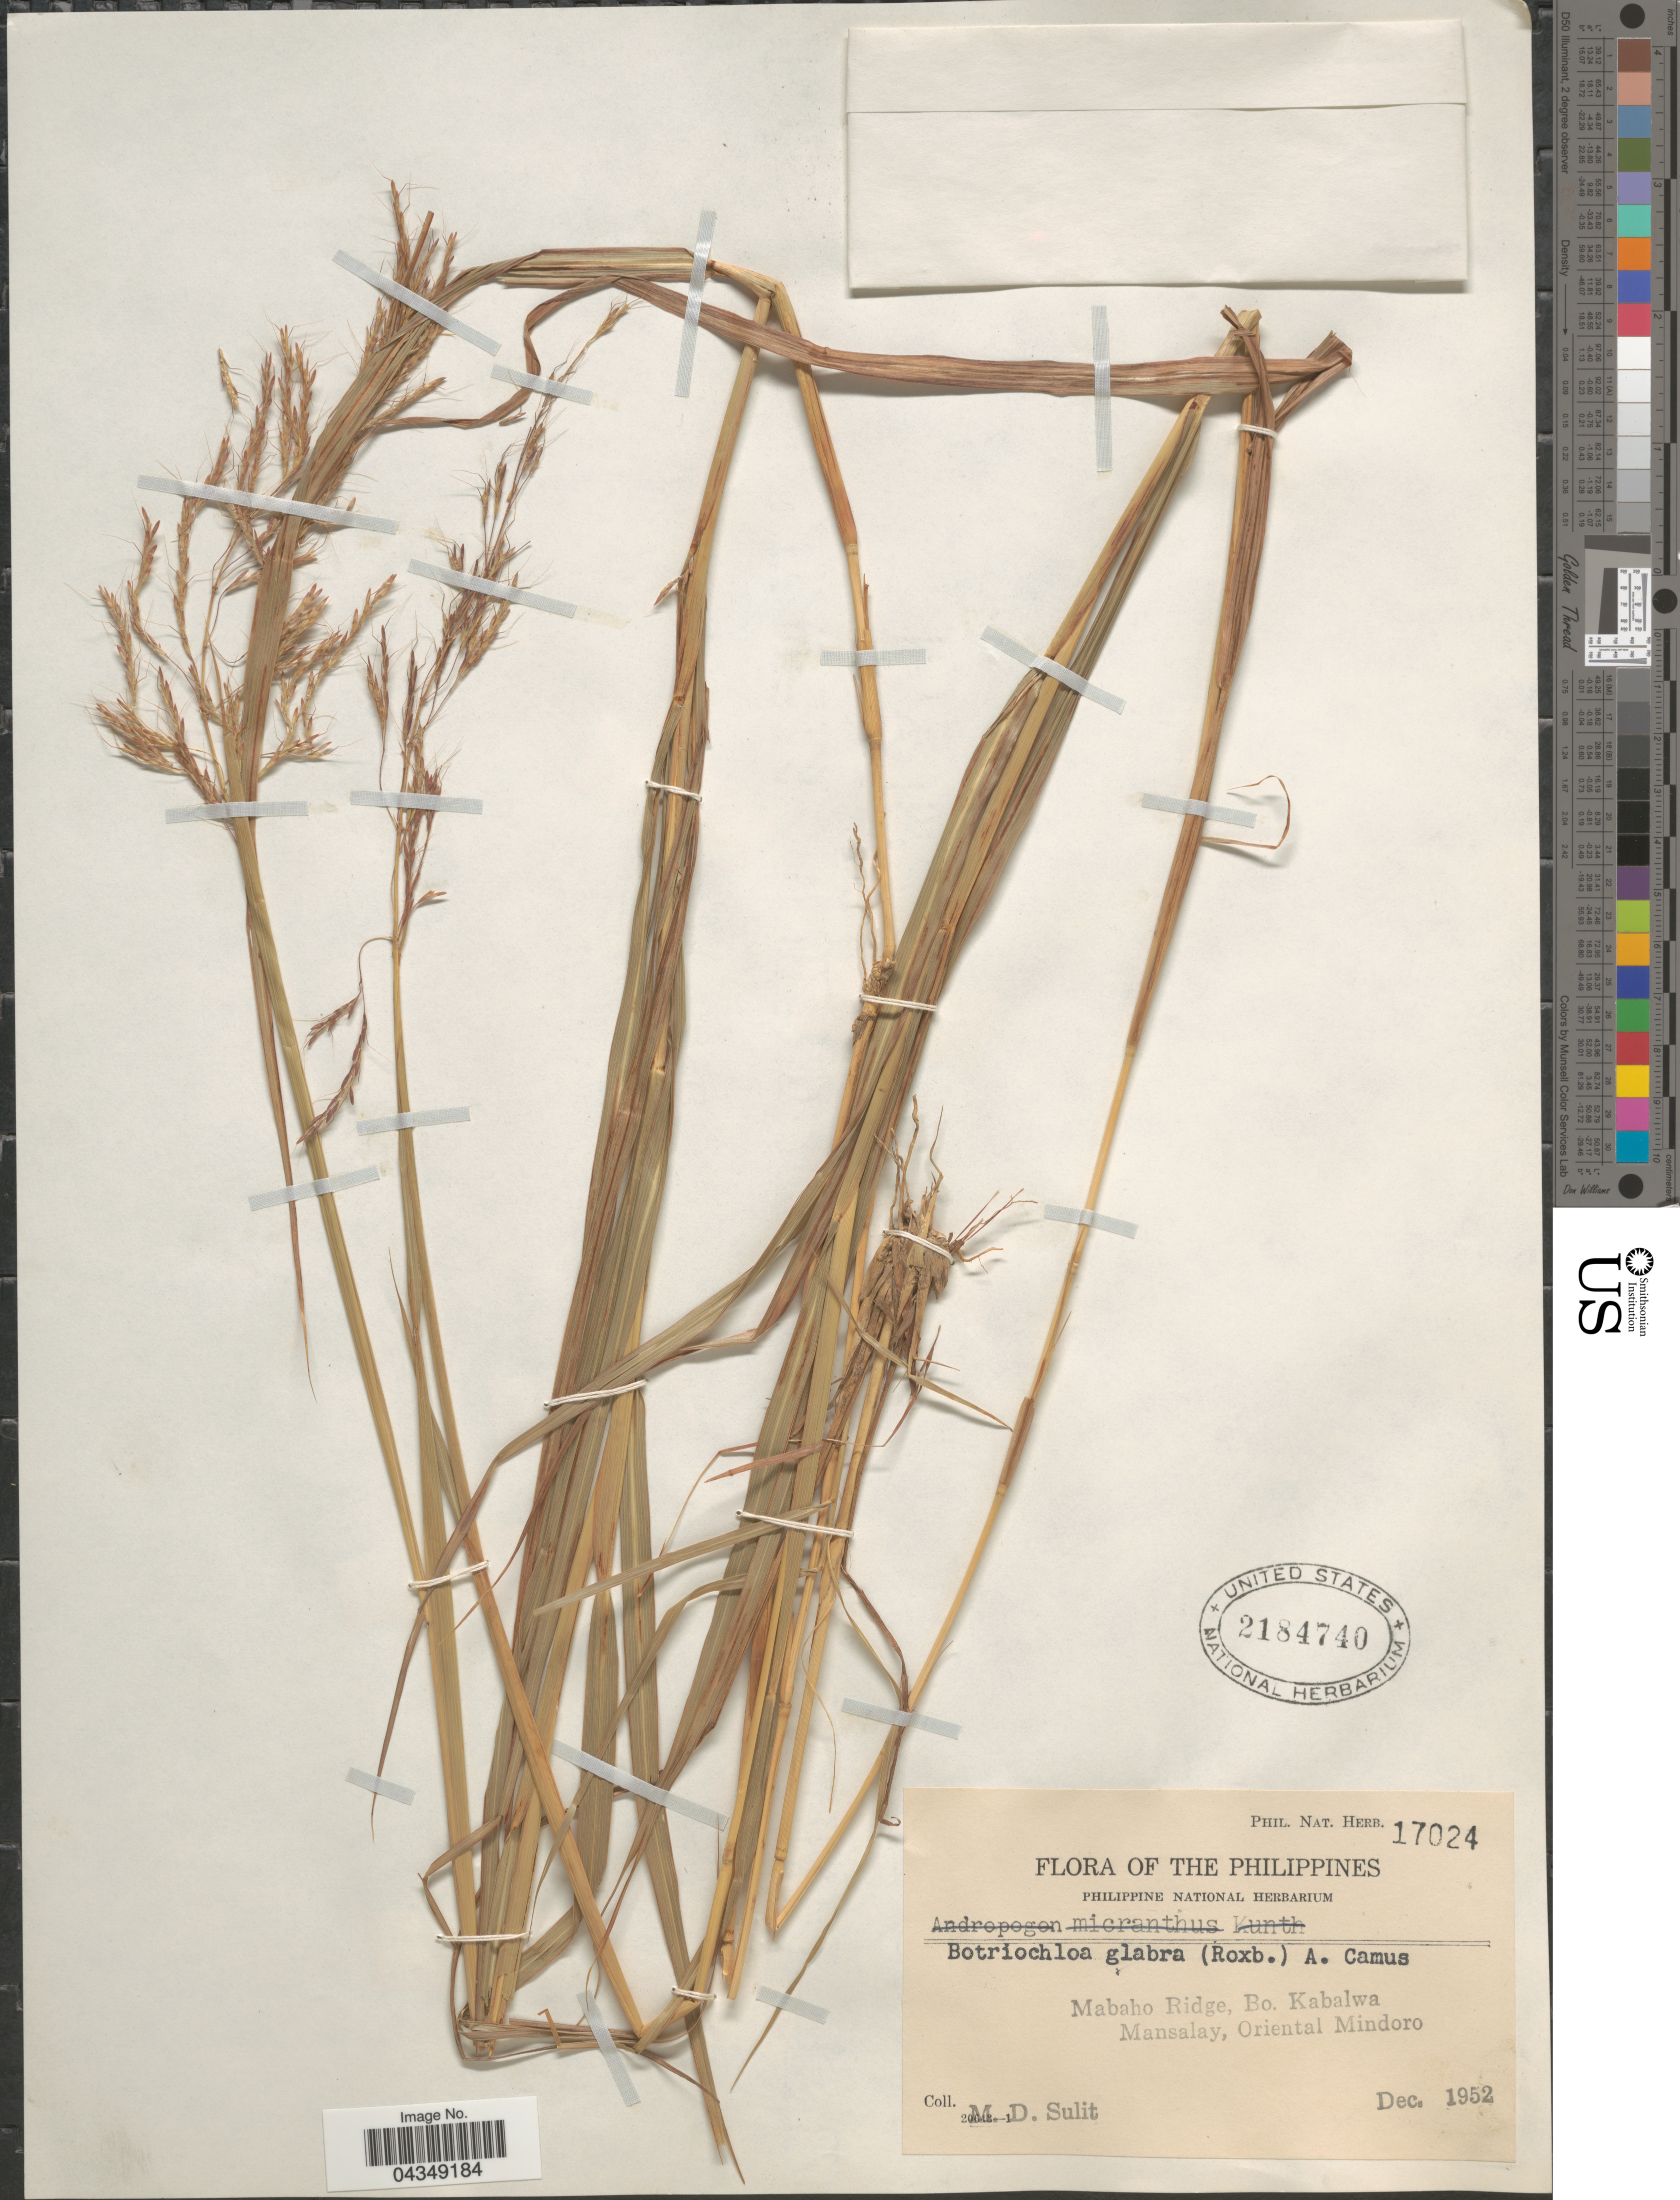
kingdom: Plantae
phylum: Tracheophyta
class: Liliopsida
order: Poales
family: Poaceae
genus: Bothriochloa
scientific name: Bothriochloa bladhii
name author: (Retz.) S.T. Blake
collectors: M. Sulit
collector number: Phil. Nat. Herb. 17024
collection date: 1952-12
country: Philippines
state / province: Mimaropa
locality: Mabaho Ridge, Bo. Kabalwa. Mansalay, Oriental Mindoro.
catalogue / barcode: US 2184740